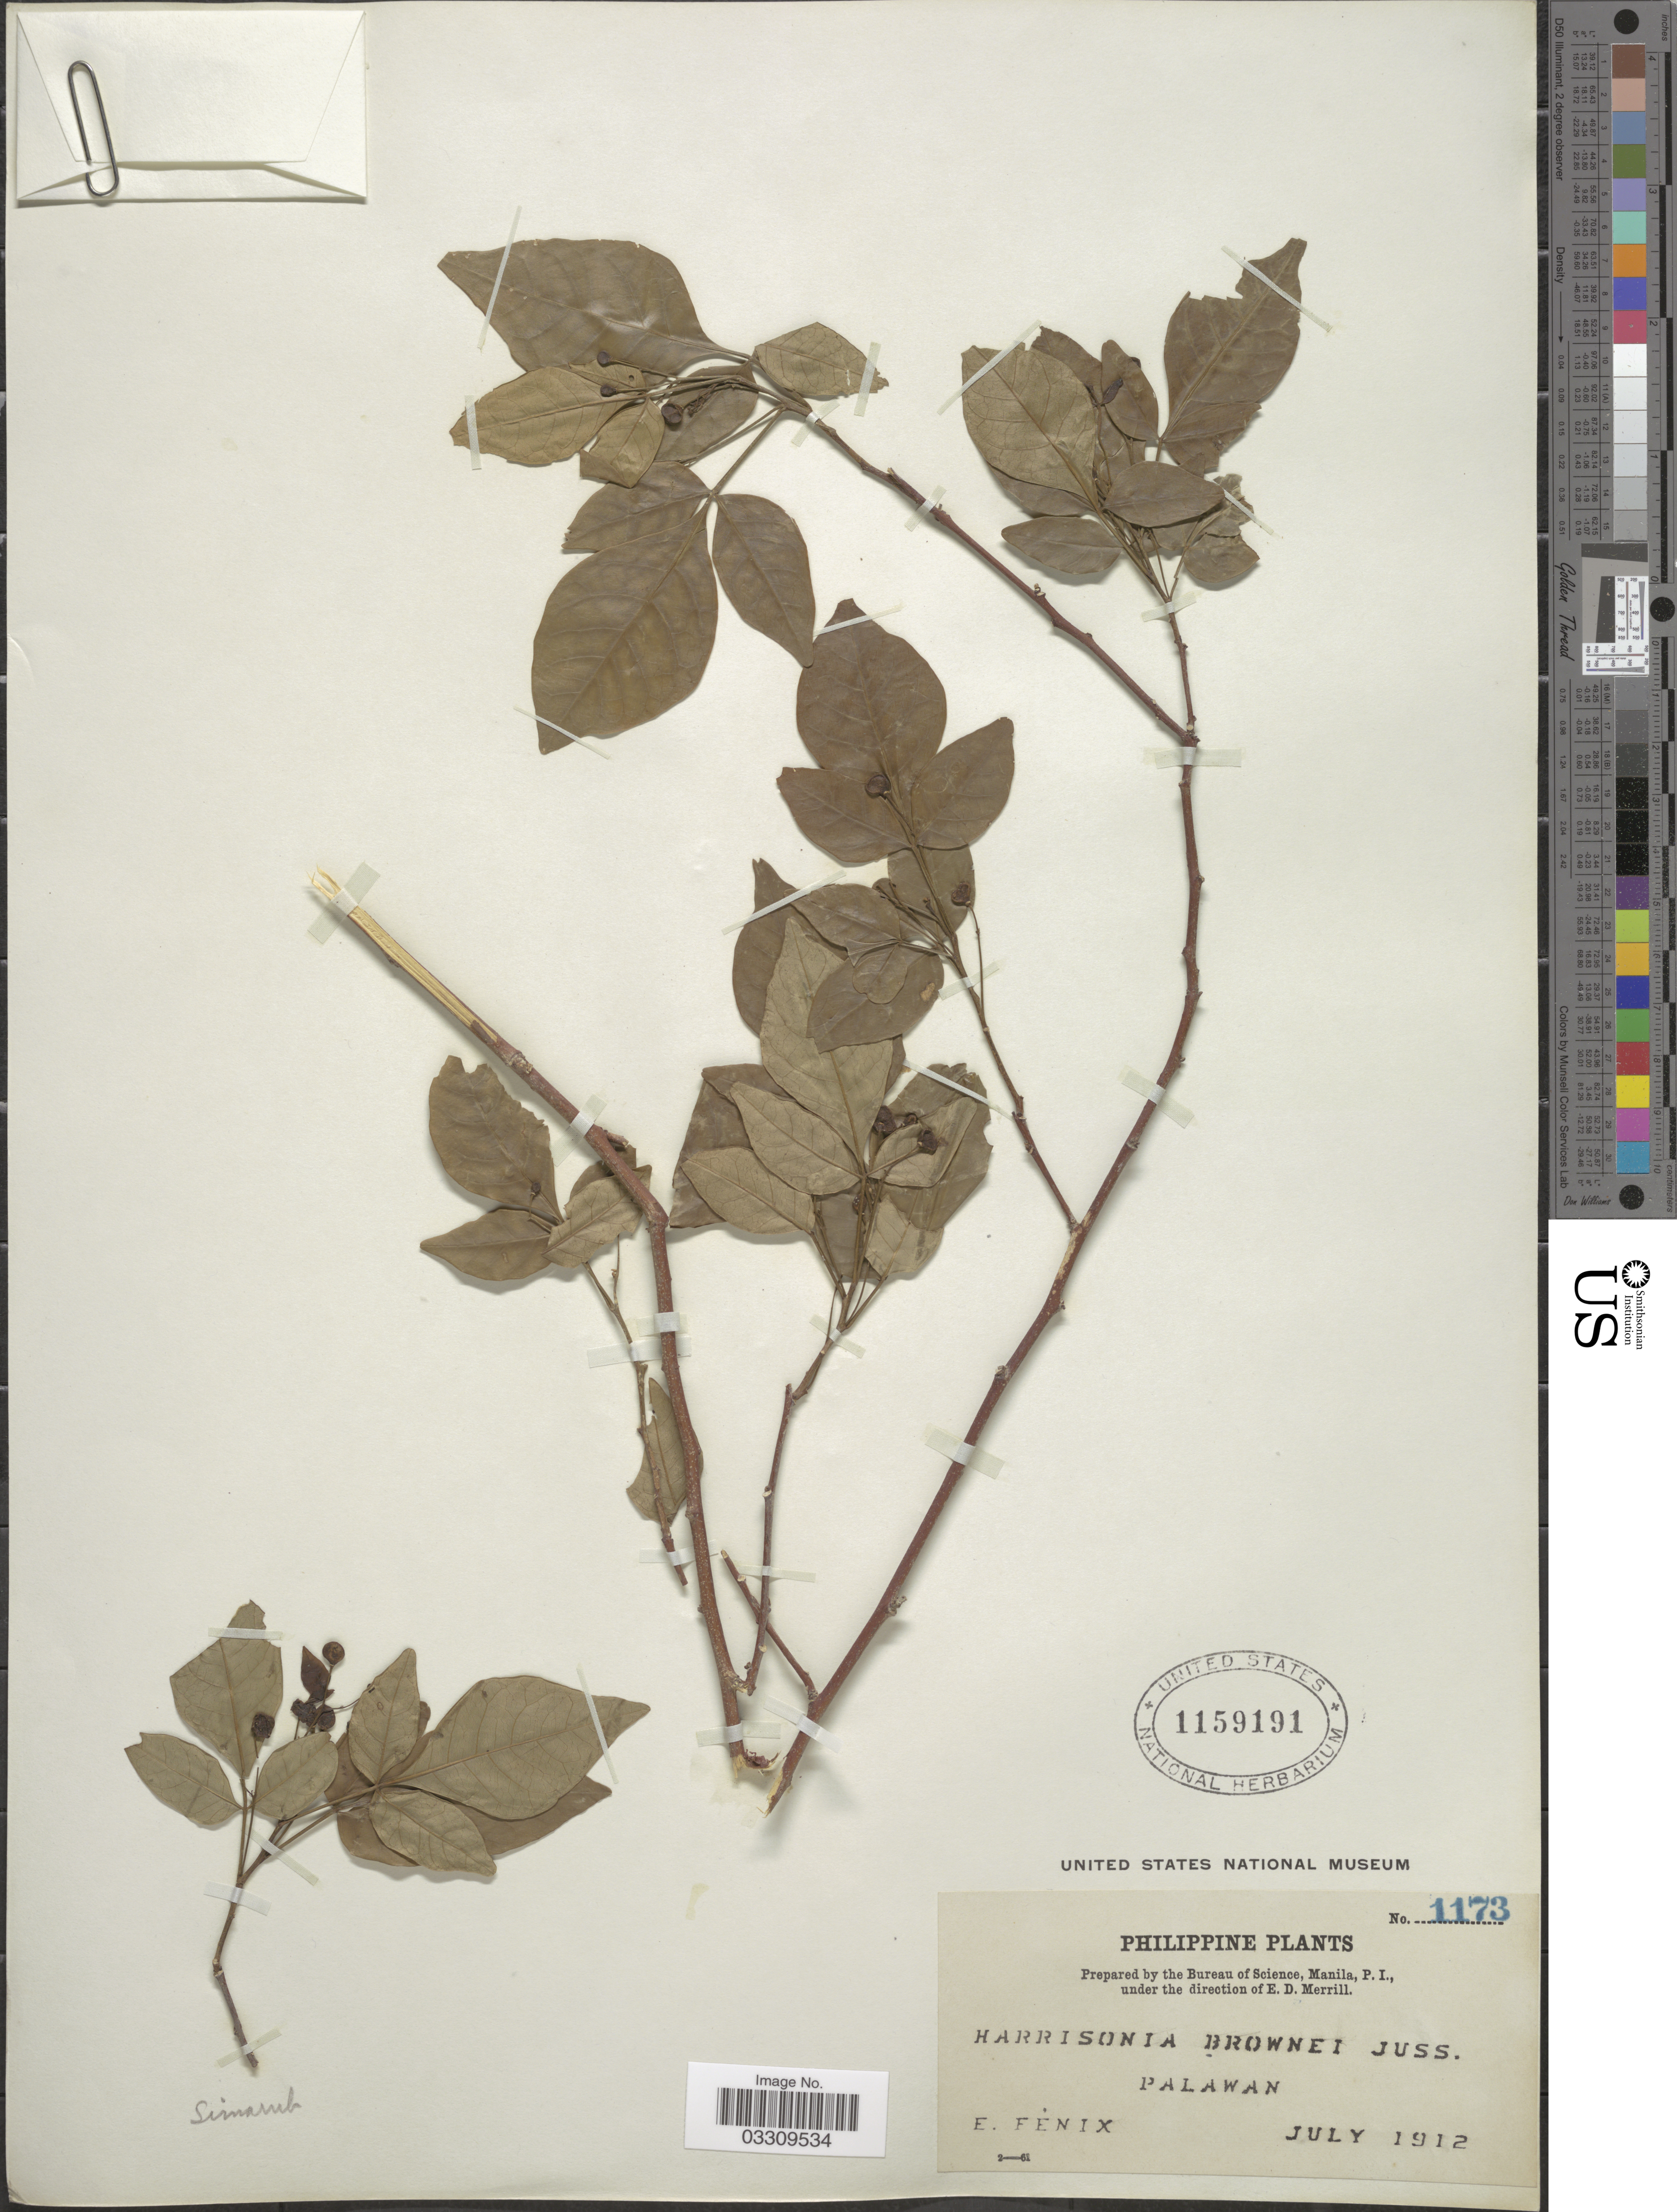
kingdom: Plantae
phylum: Tracheophyta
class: Magnoliopsida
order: Sapindales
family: Rutaceae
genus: Harrisonia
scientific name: Harrisonia brownii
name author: A. Juss.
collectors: E. Fenix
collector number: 1173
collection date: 1912-07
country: Philippines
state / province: Mimaropa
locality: Palawan.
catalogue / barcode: US 1159191